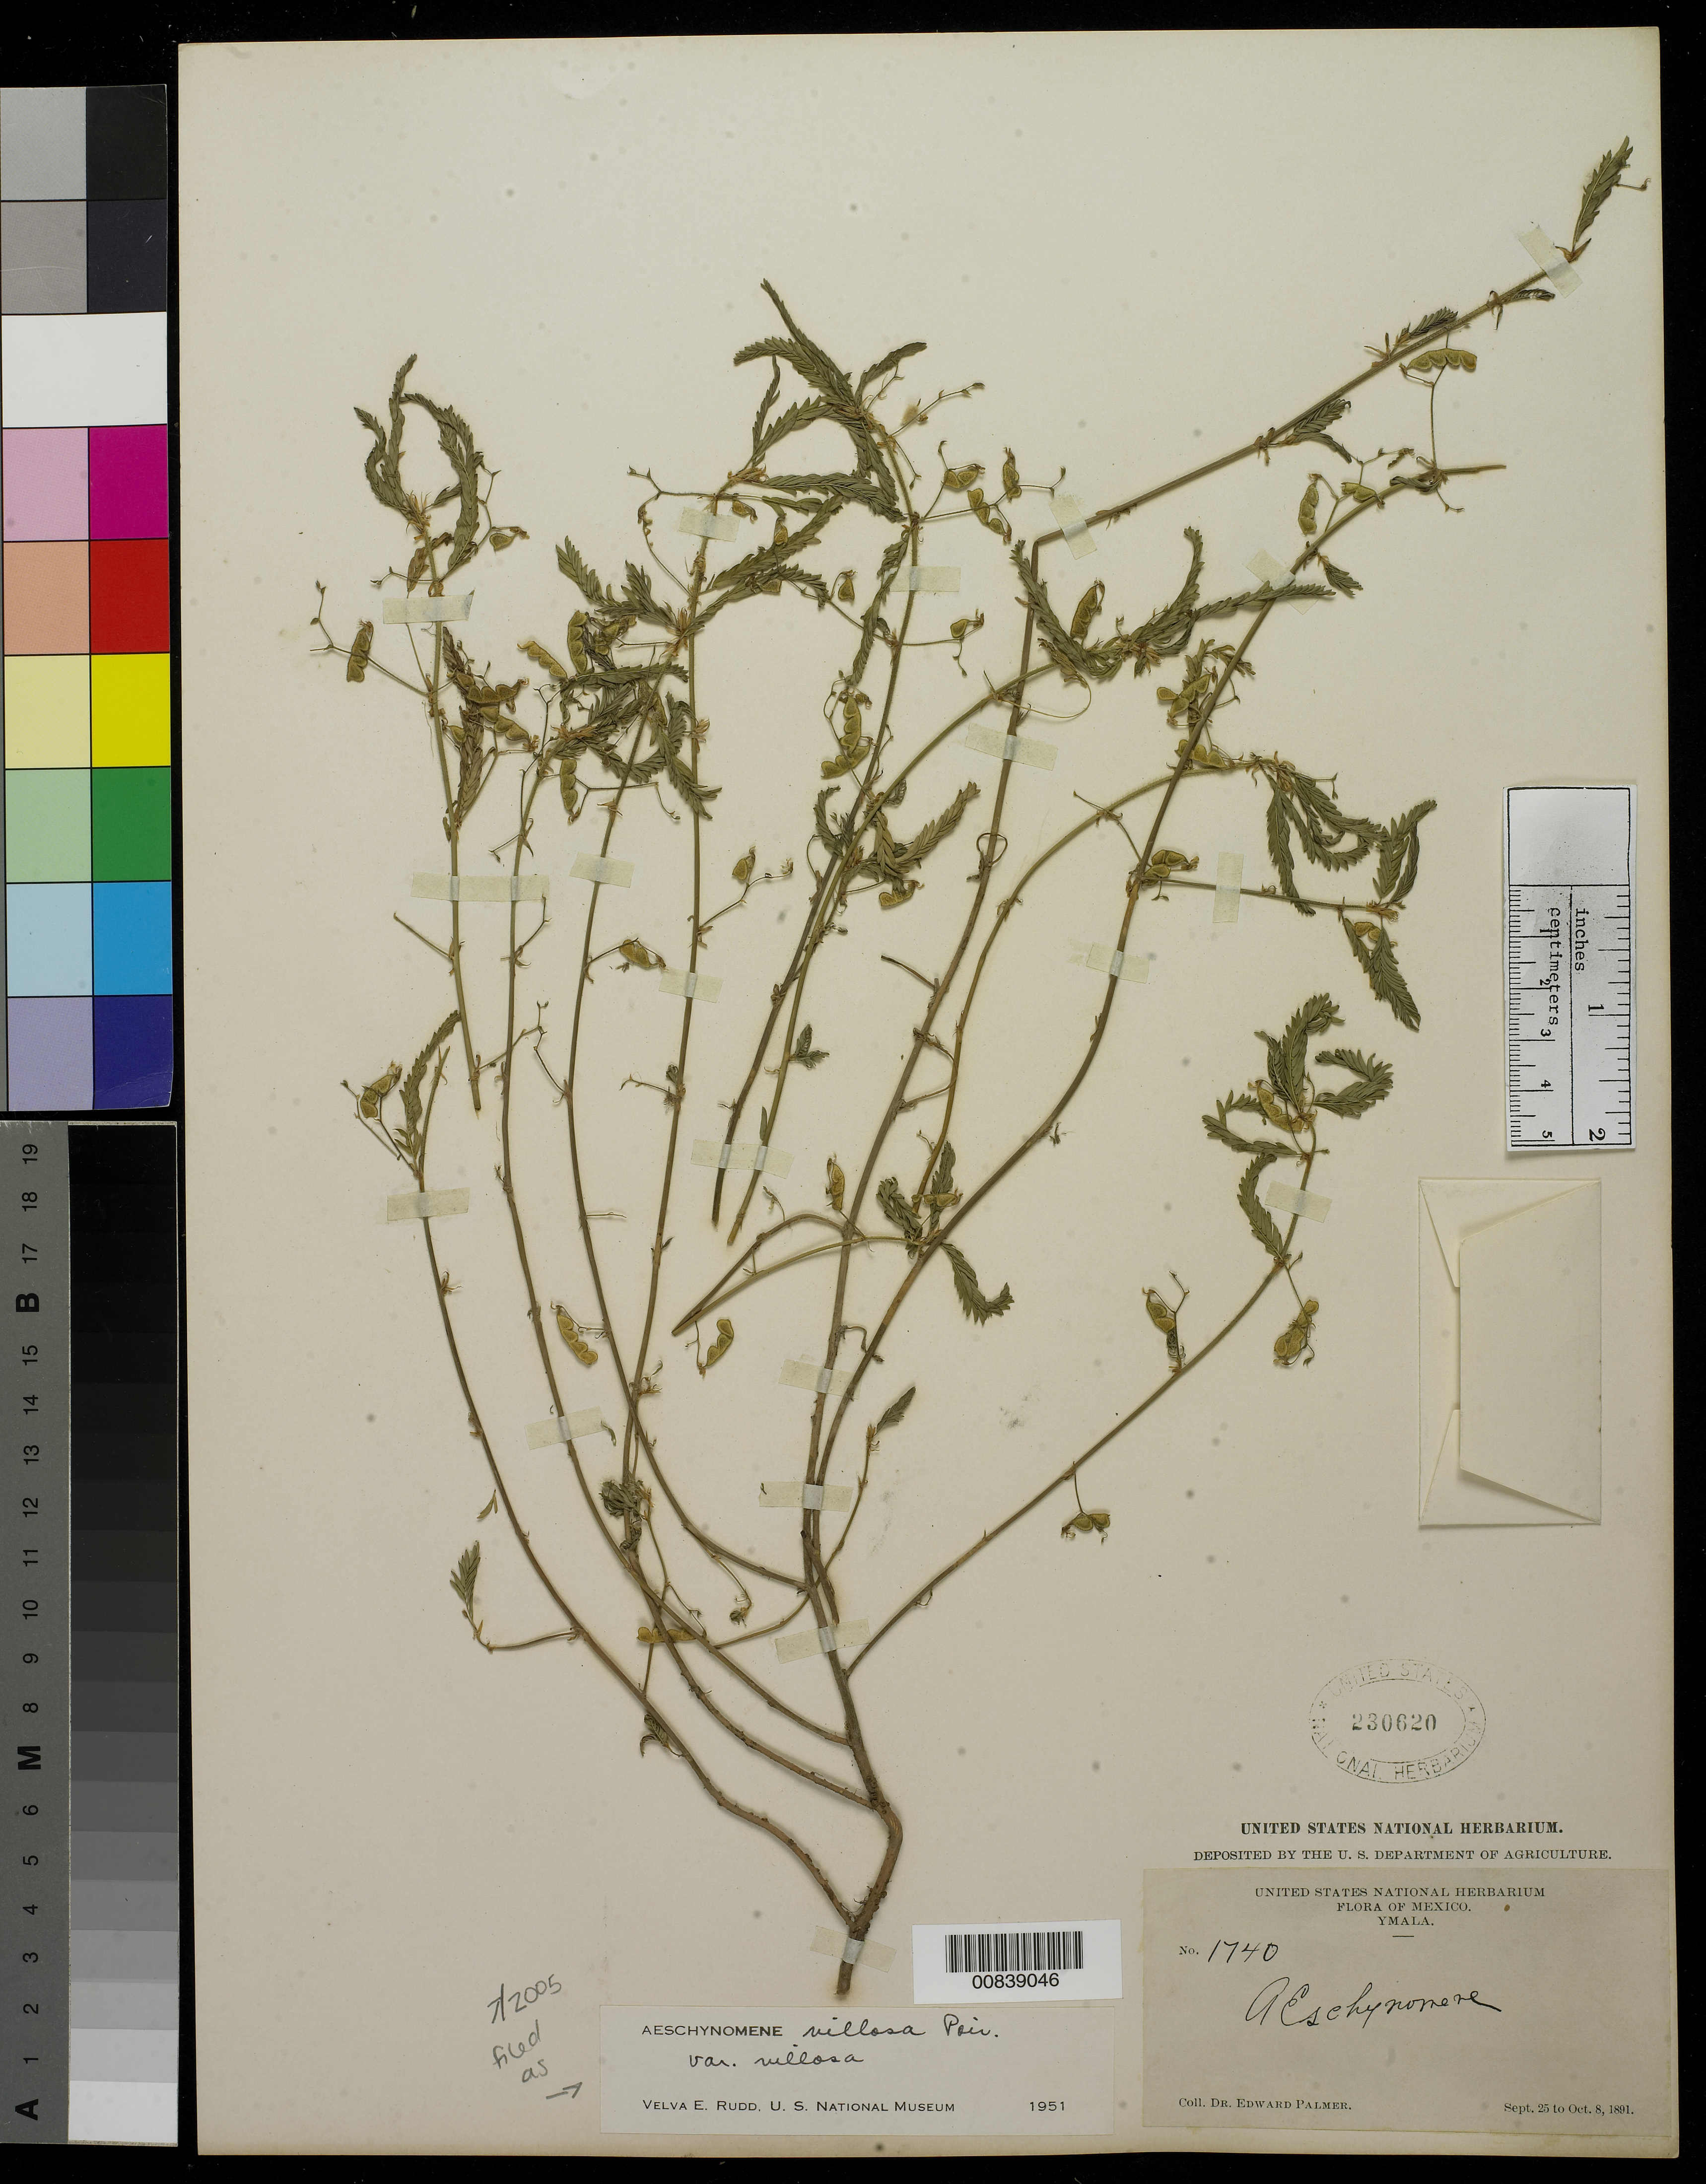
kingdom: Plantae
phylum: Tracheophyta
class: Magnoliopsida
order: Fabales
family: Fabaceae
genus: Aeschynomene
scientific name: Aeschynomene villosa var. villosa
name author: Poir.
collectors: E. Palmer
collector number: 1740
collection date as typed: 25 Sep 1891 to 08 Oct 1891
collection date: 1891-09-25/1891-10-08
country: Mexico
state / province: Sinaloa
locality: Ymala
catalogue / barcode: US 230620